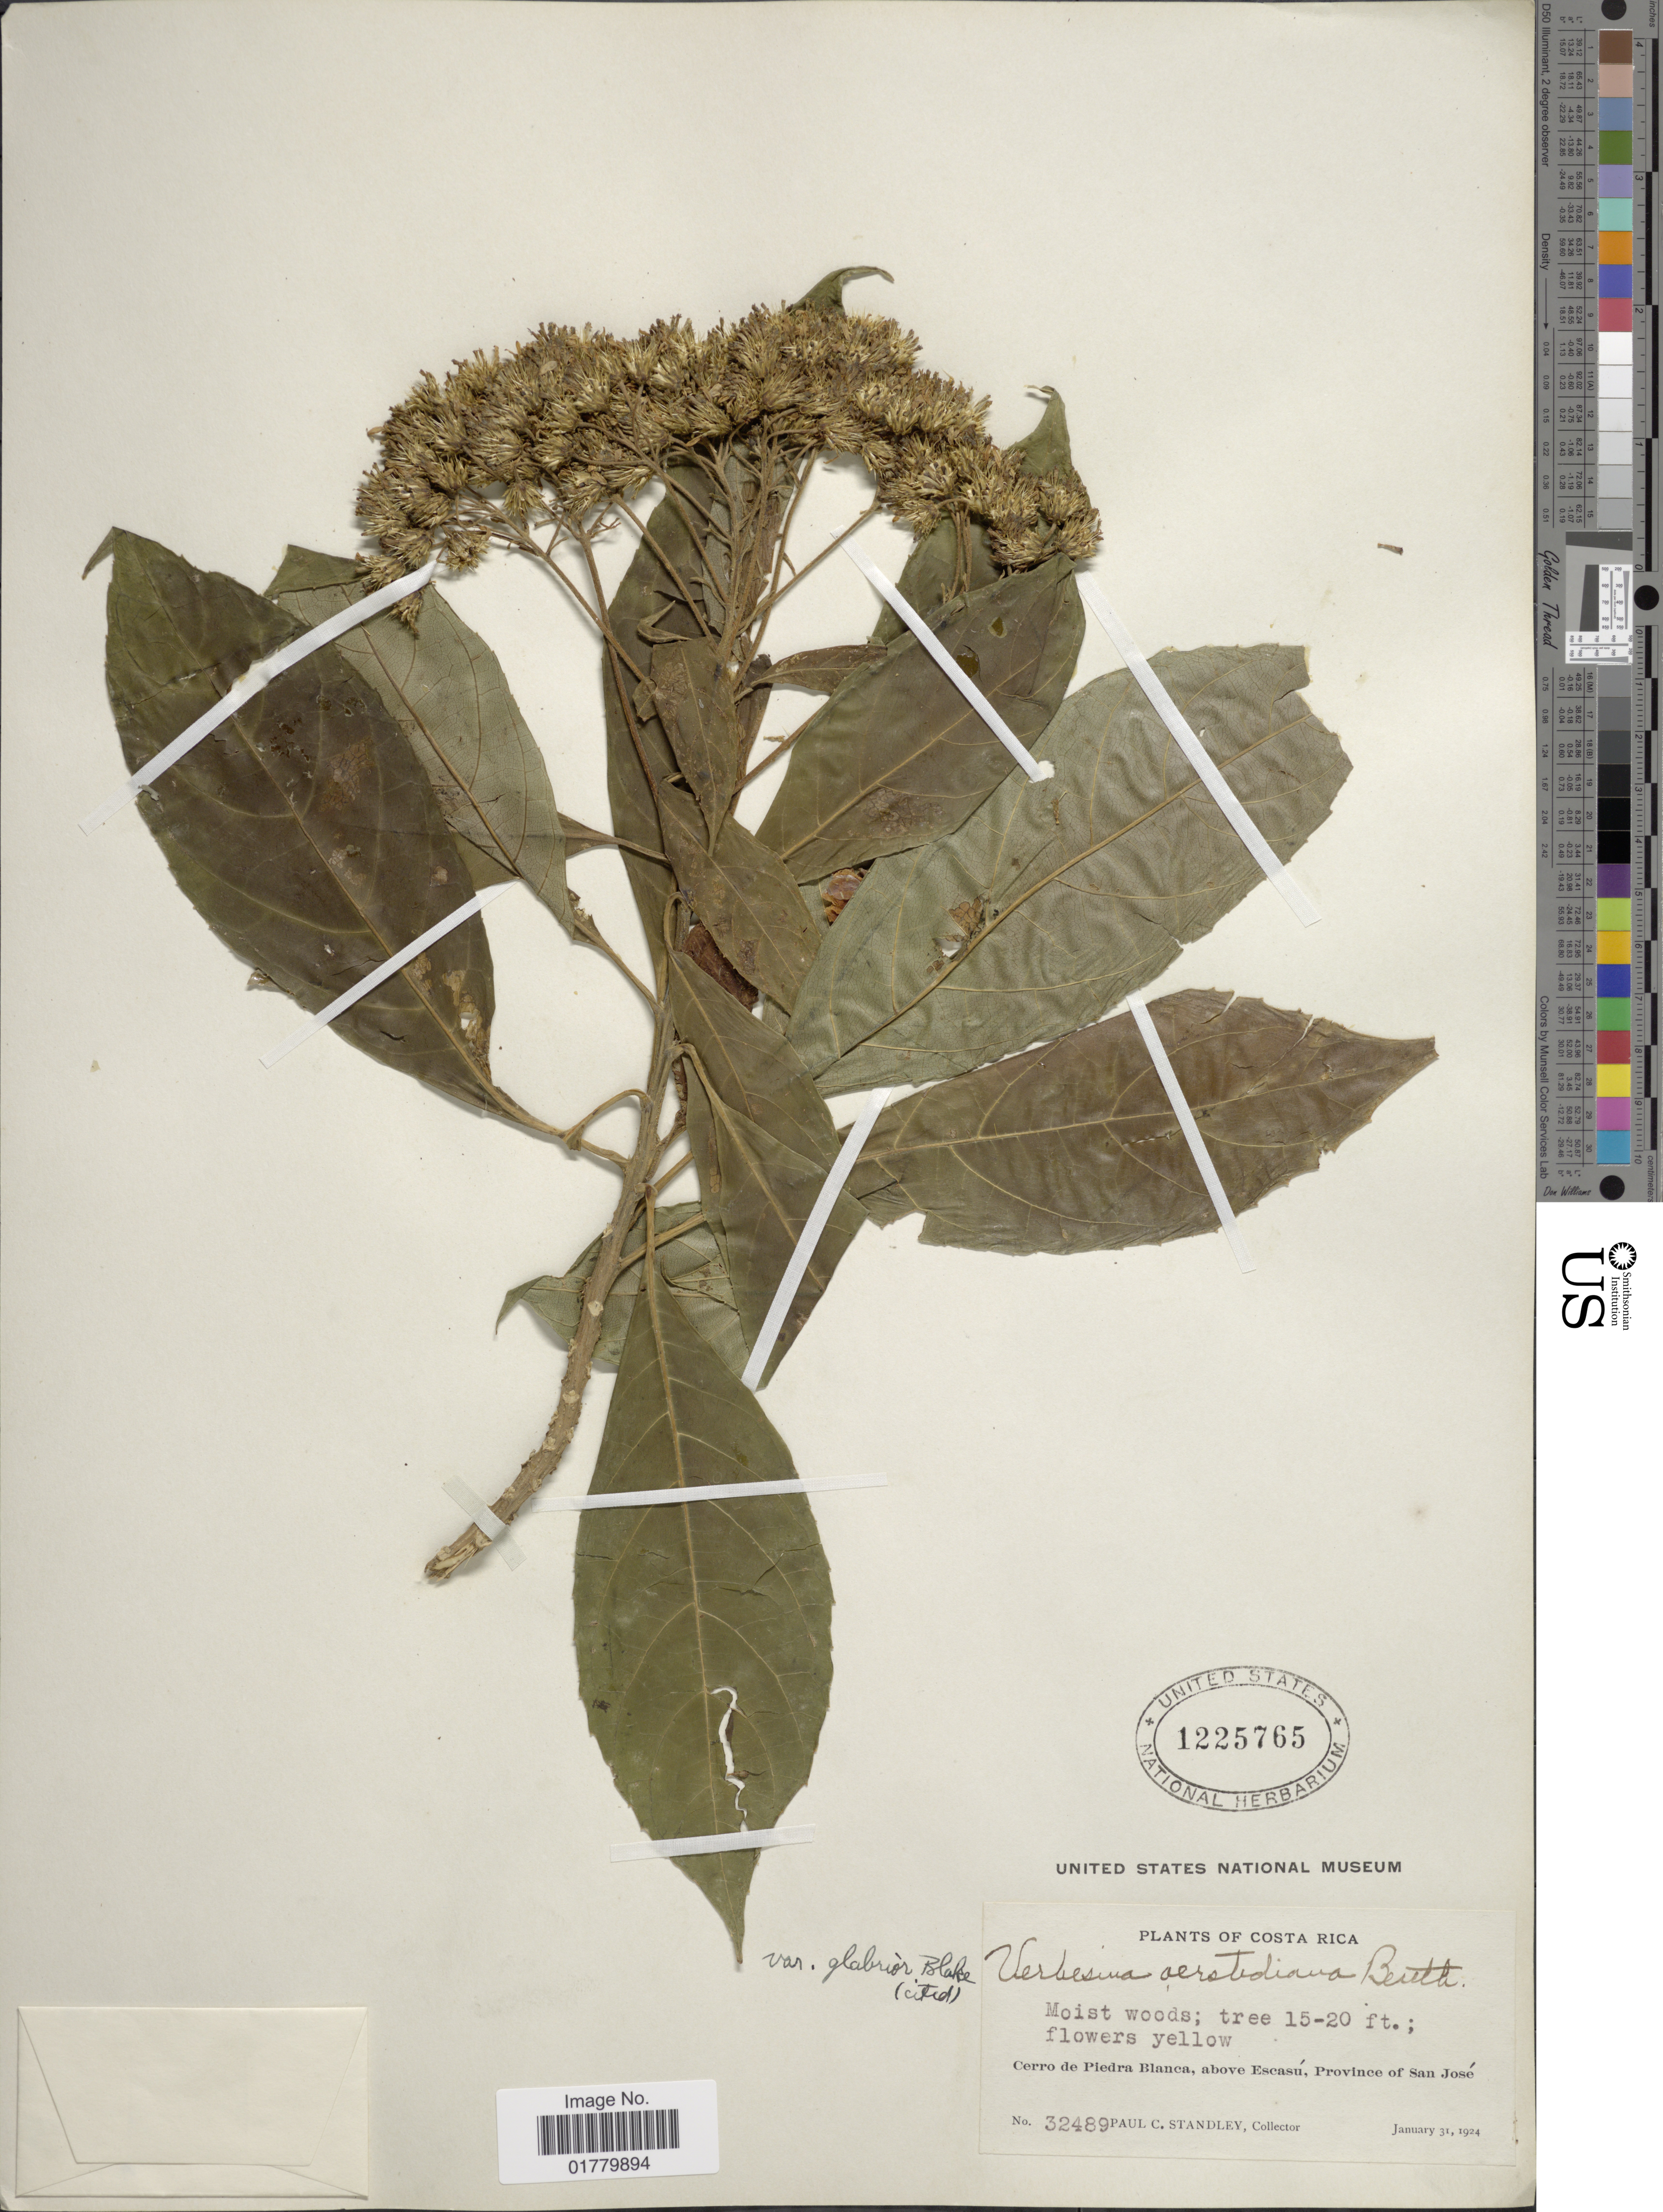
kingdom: Plantae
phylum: Tracheophyta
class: Magnoliopsida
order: Asterales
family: Asteraceae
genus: Verbesina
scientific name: Verbesina oerstediana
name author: Benth. in Oerst.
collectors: P. C. Standley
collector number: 32489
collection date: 1924-01-31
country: Costa Rica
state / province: San José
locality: Cerro de Piedra Blanca, above Escasú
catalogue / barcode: US 1225765